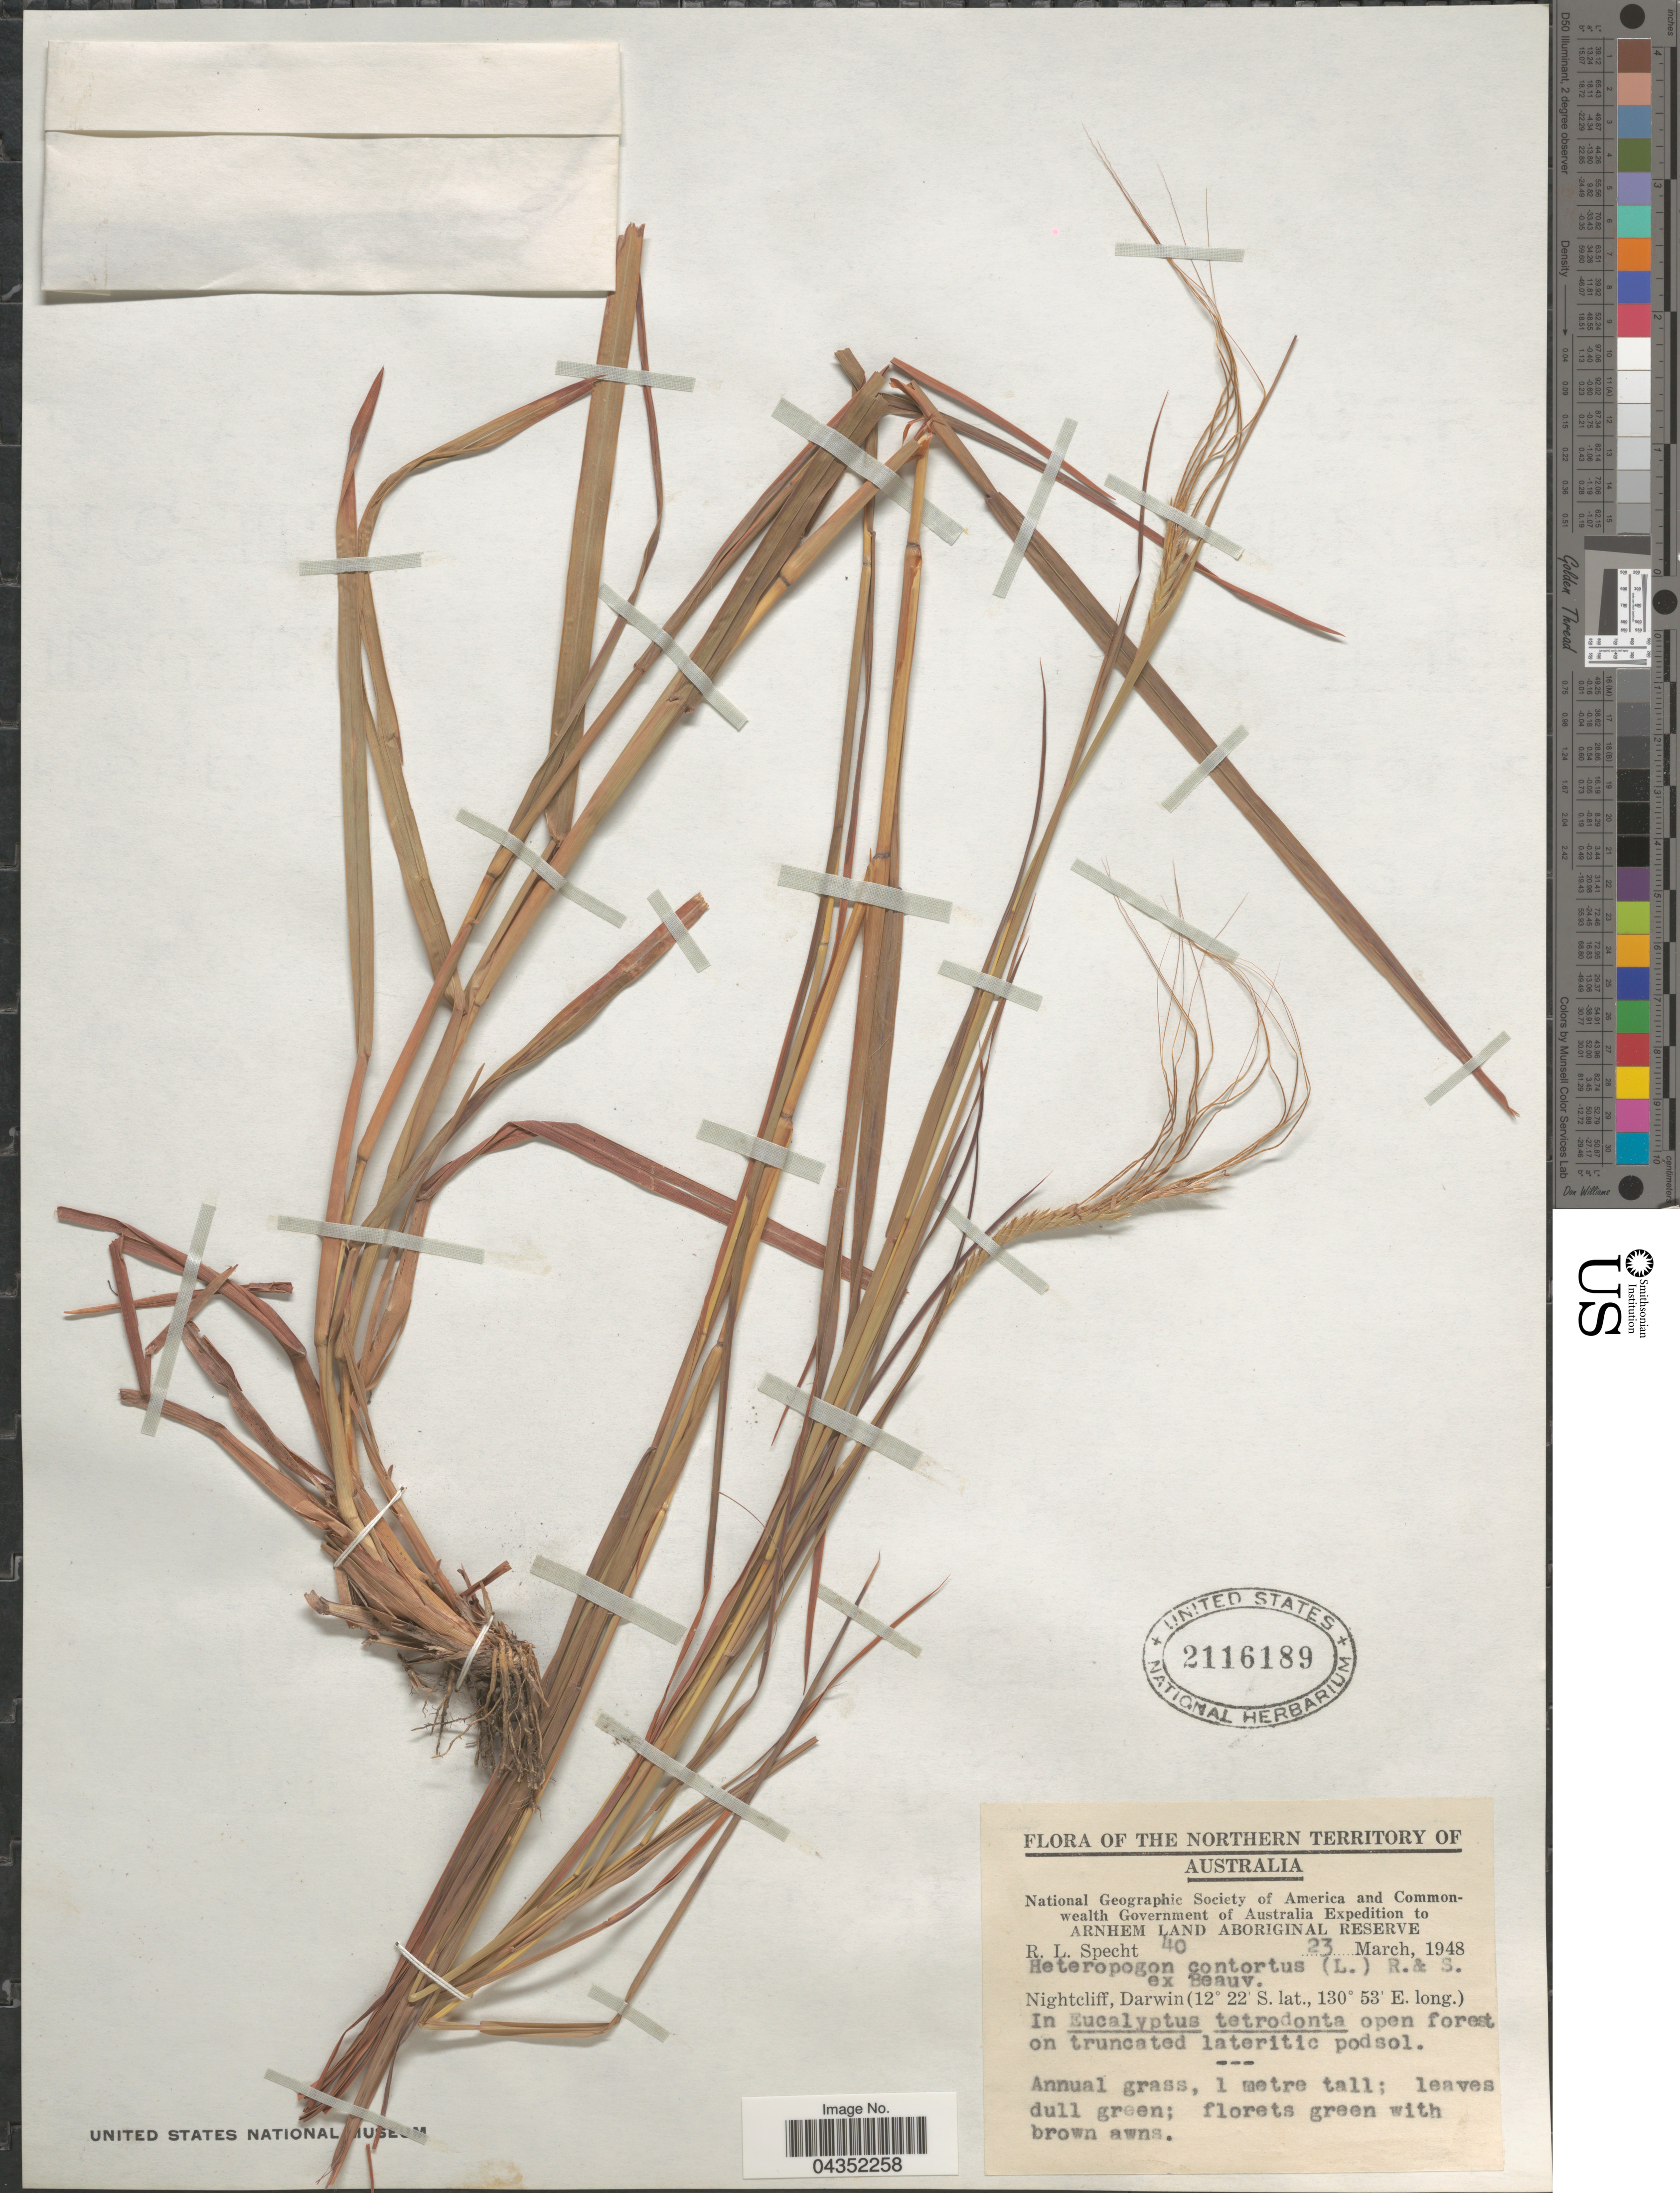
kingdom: Plantae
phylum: Tracheophyta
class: Liliopsida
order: Poales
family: Poaceae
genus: Heteropogon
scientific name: Heteropogon contortus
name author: (L.) P. Beauv. ex Roem. & Schult.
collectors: R. L. Specht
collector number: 40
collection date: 1948-03-23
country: Australia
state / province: Northern Territory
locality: The Northern Territory of Australia. National Geographic Society of America and Commonwealth Government of Australia Expedition to Arnhem Land Aboriginal Reserve. Nightcliff, Darwin.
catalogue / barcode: US 2116189